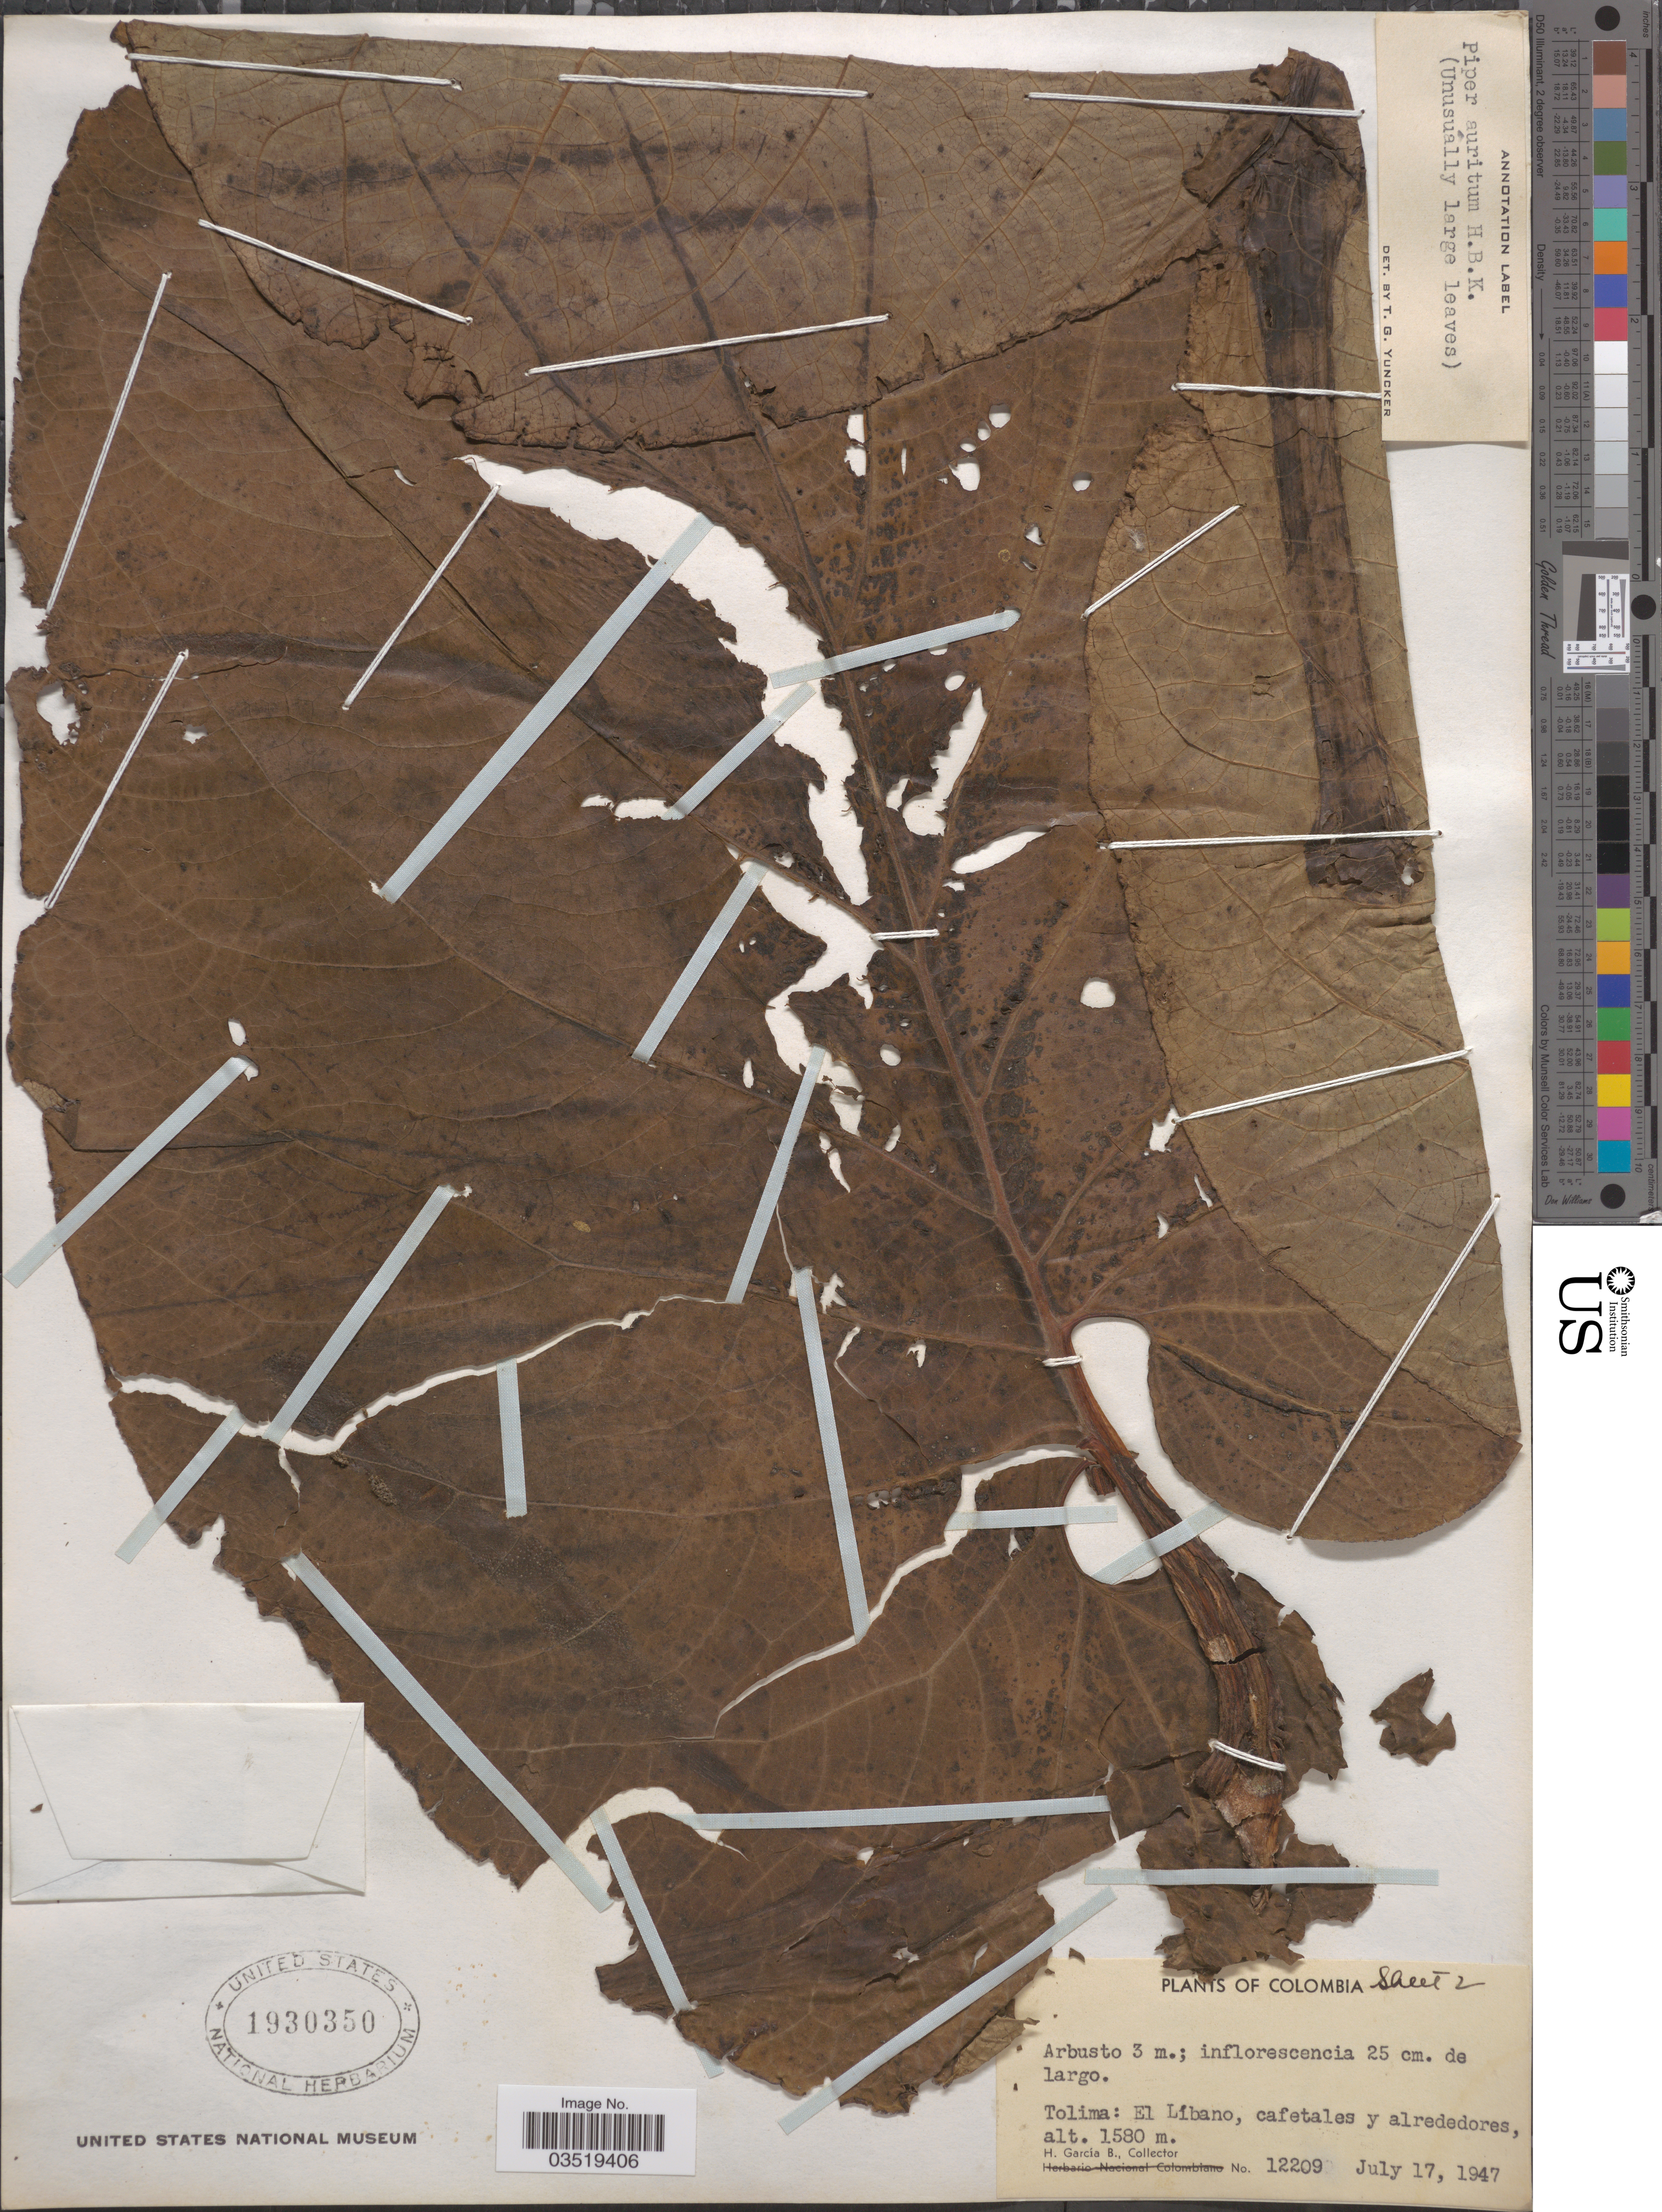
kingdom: Plantae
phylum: Tracheophyta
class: Magnoliopsida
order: Piperales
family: Piperaceae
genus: Piper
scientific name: Piper auritum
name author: Kunth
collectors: H. García B.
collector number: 12209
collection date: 1947-07-17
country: Colombia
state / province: Tolima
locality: El Líbano, cafetales y alrededores.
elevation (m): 1580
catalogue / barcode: US 1930350